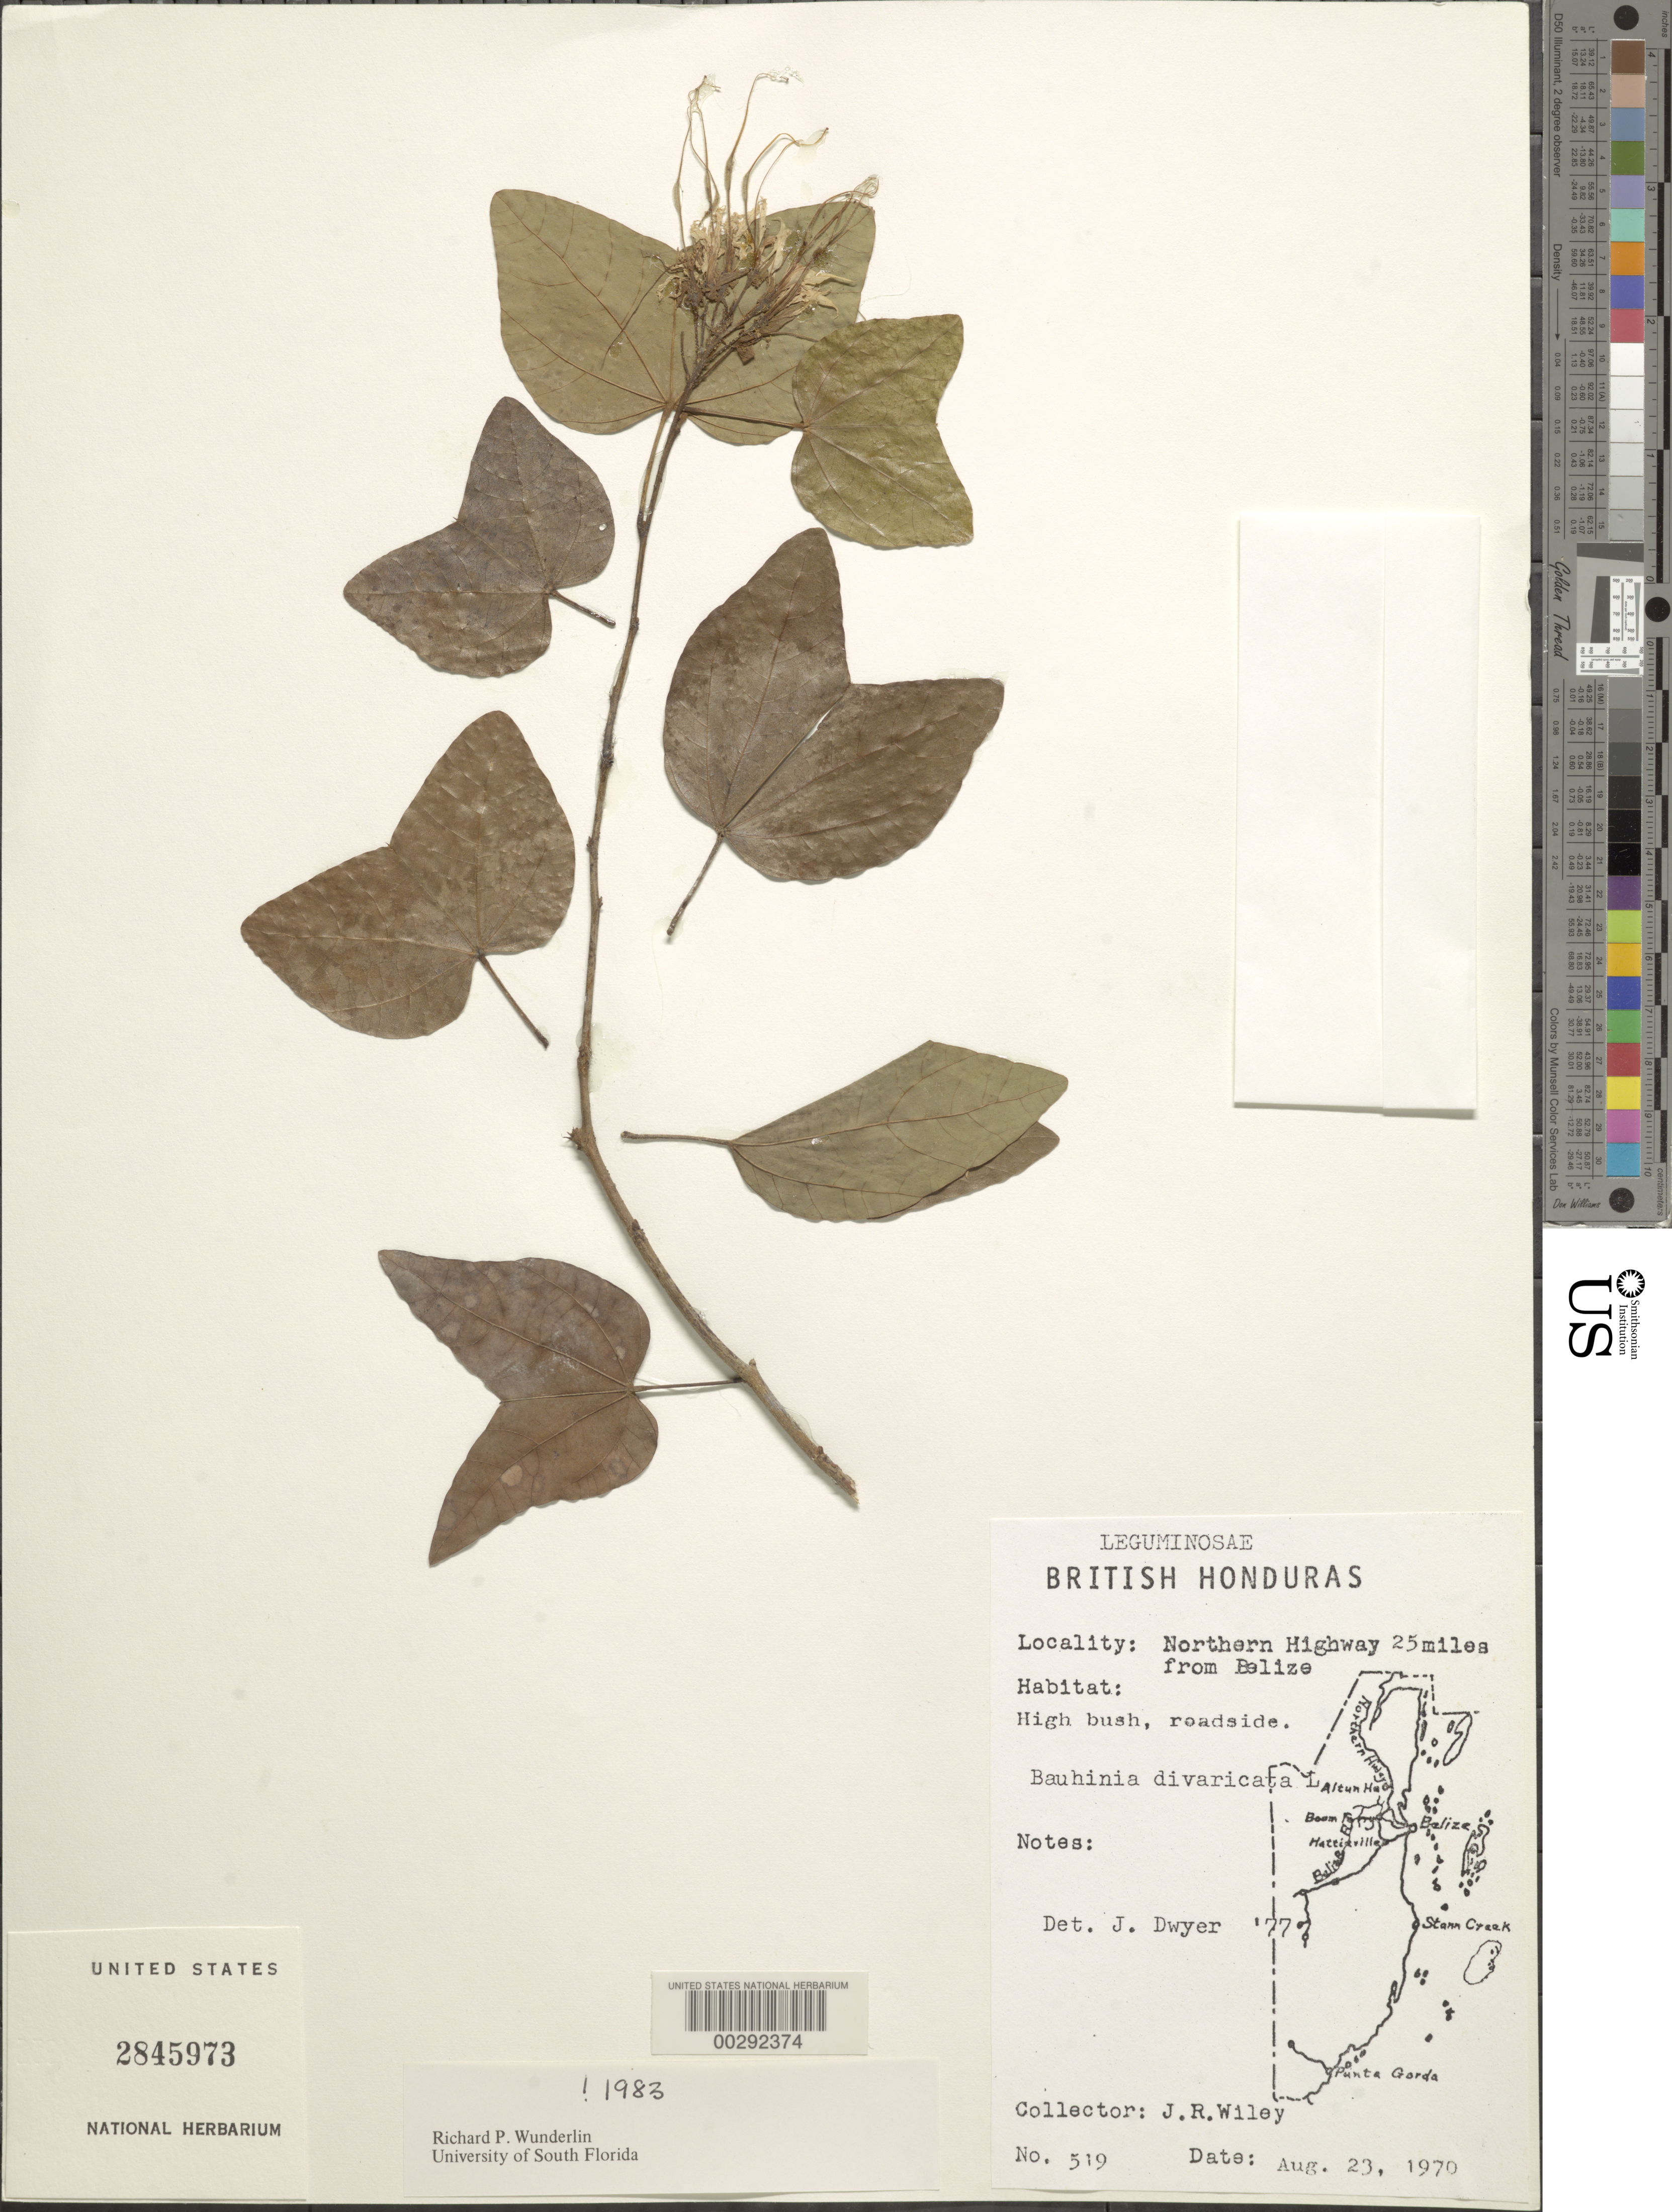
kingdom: Plantae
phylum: Tracheophyta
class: Magnoliopsida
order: Fabales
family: Fabaceae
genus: Bauhinia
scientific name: Bauhinia divaricata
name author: L.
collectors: J. Wiley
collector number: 519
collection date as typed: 23 Aug 1970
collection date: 1970-08-23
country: Belize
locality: Northern Highway 25 mi from Belize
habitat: High bush, roadside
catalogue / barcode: US 2845973